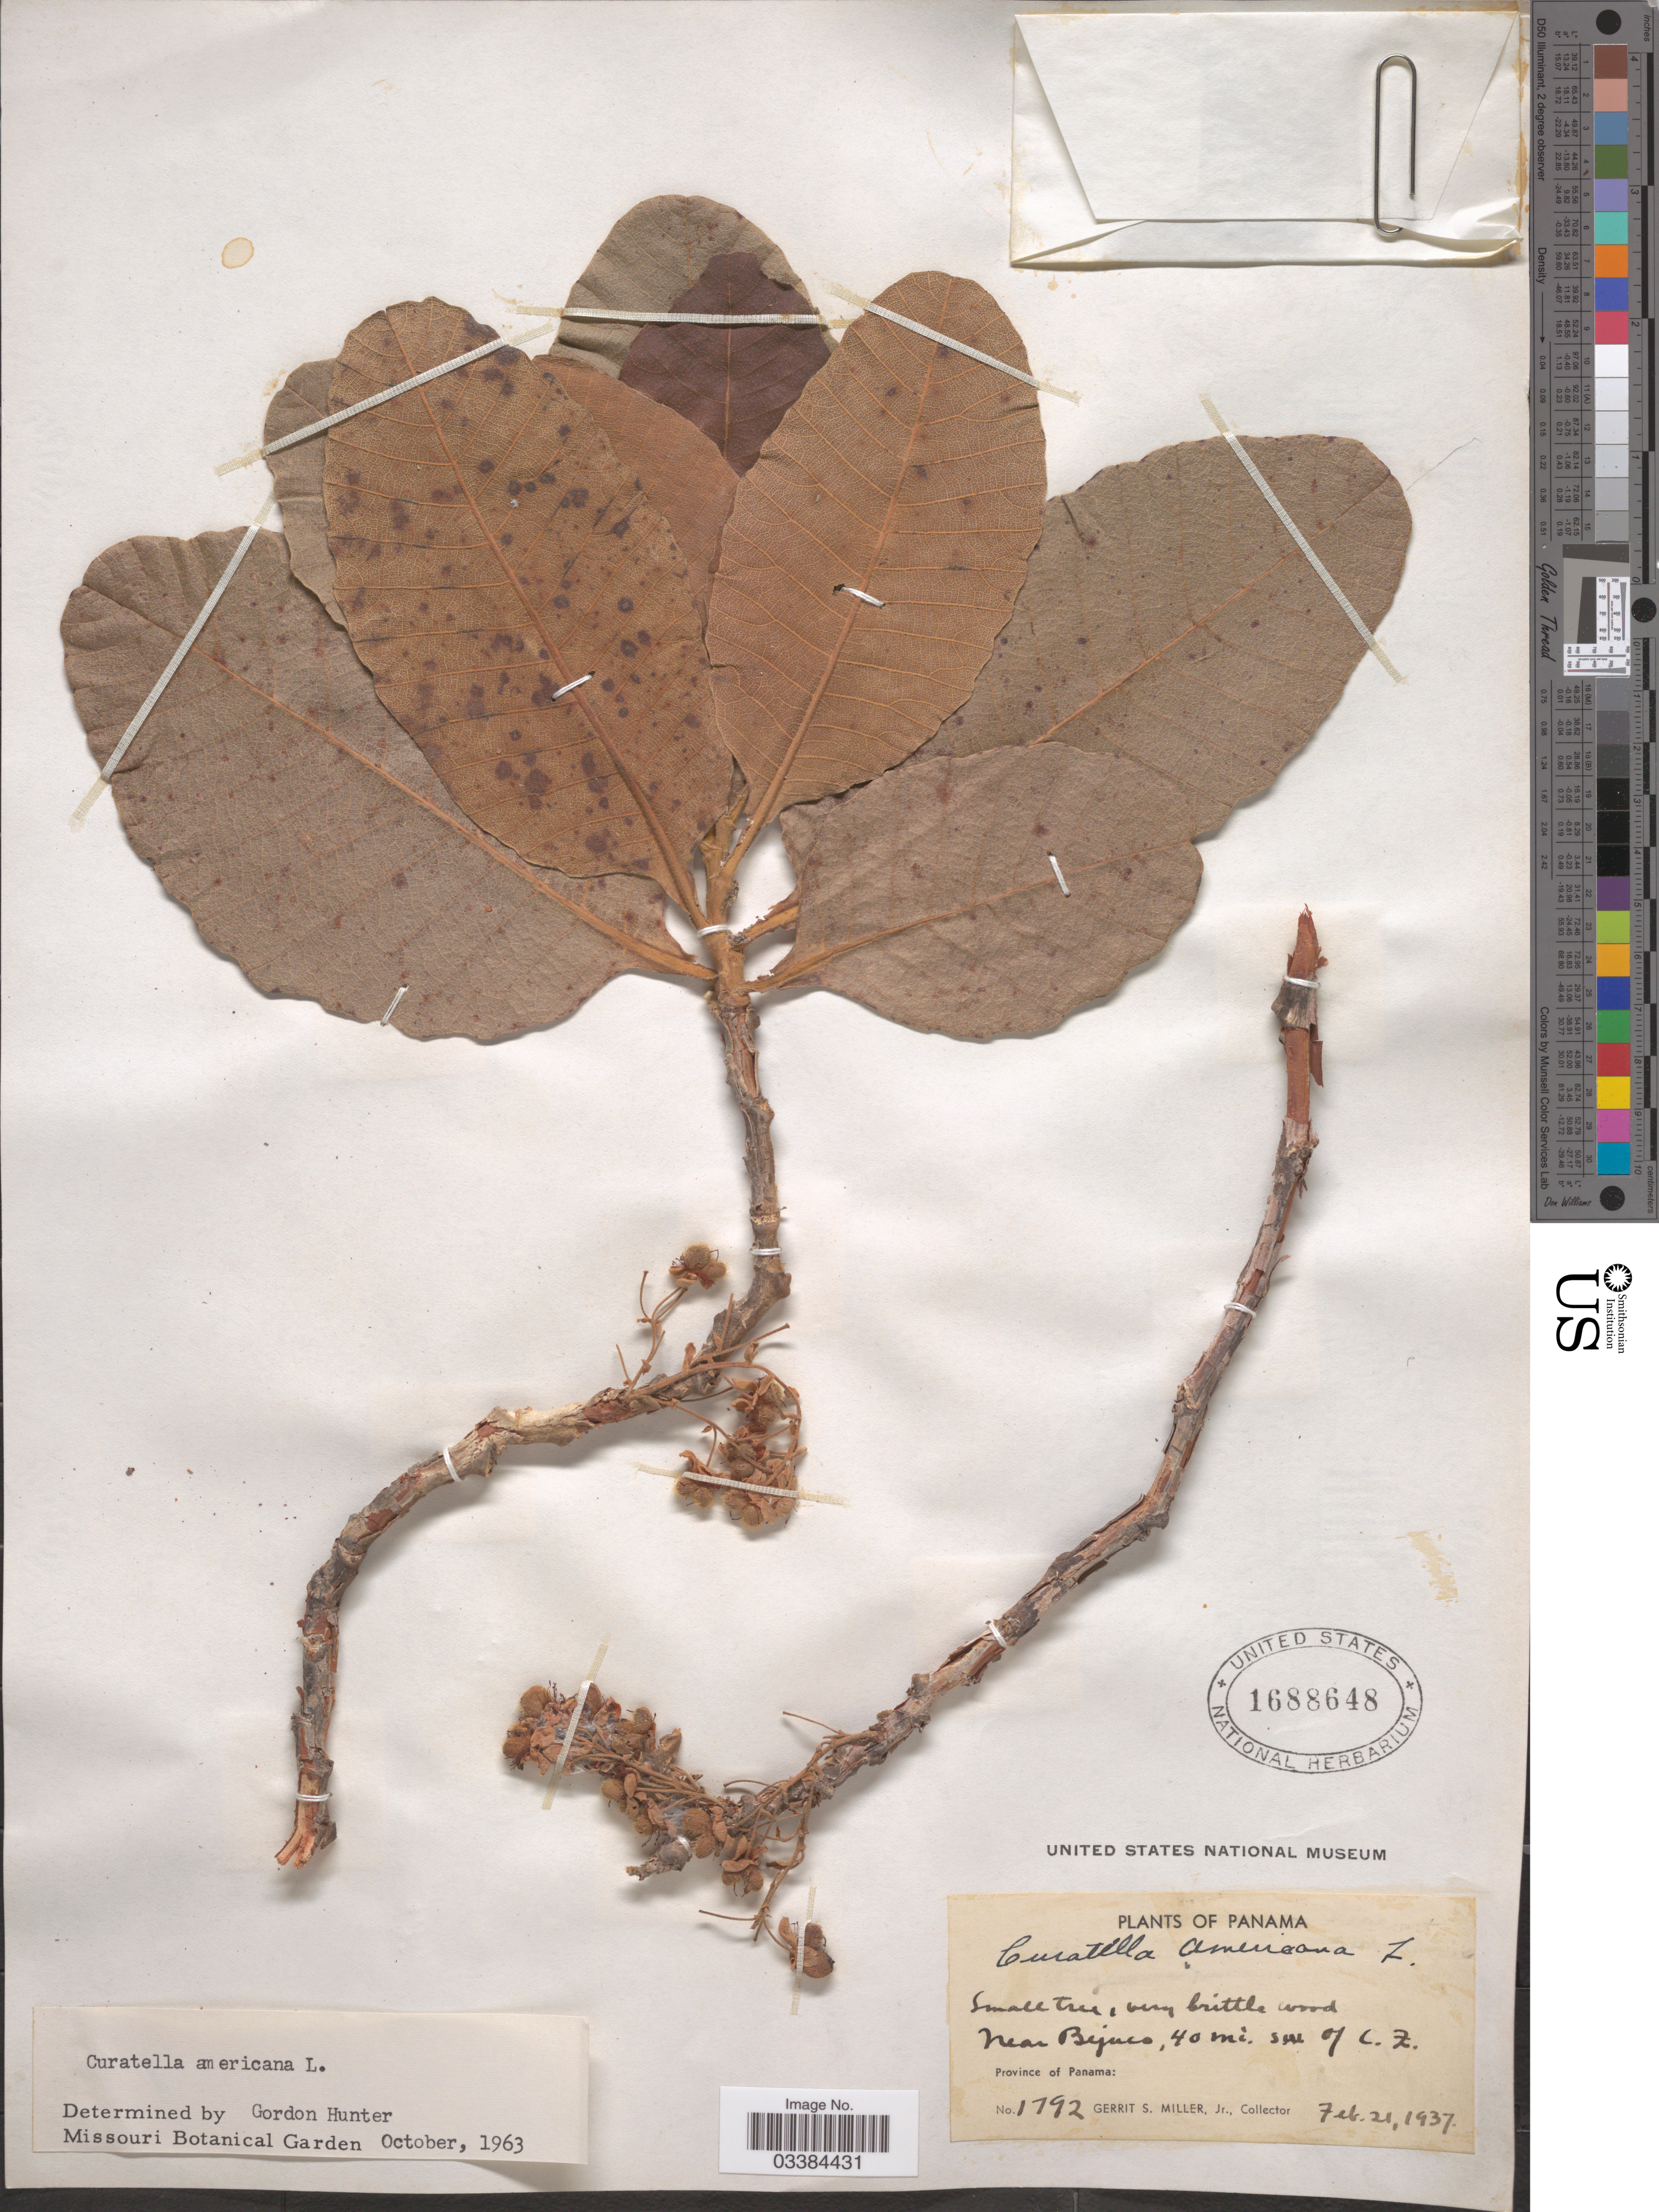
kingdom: Plantae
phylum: Tracheophyta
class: Magnoliopsida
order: Dilleniales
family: Dilleniaceae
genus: Curatella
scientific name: Curatella americana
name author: L.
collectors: G. S. Miller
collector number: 1792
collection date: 1937-02-21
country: Panama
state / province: Panamá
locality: Near Bejuco, 40 mi. s.w. of C.Z.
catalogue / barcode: US 1688648